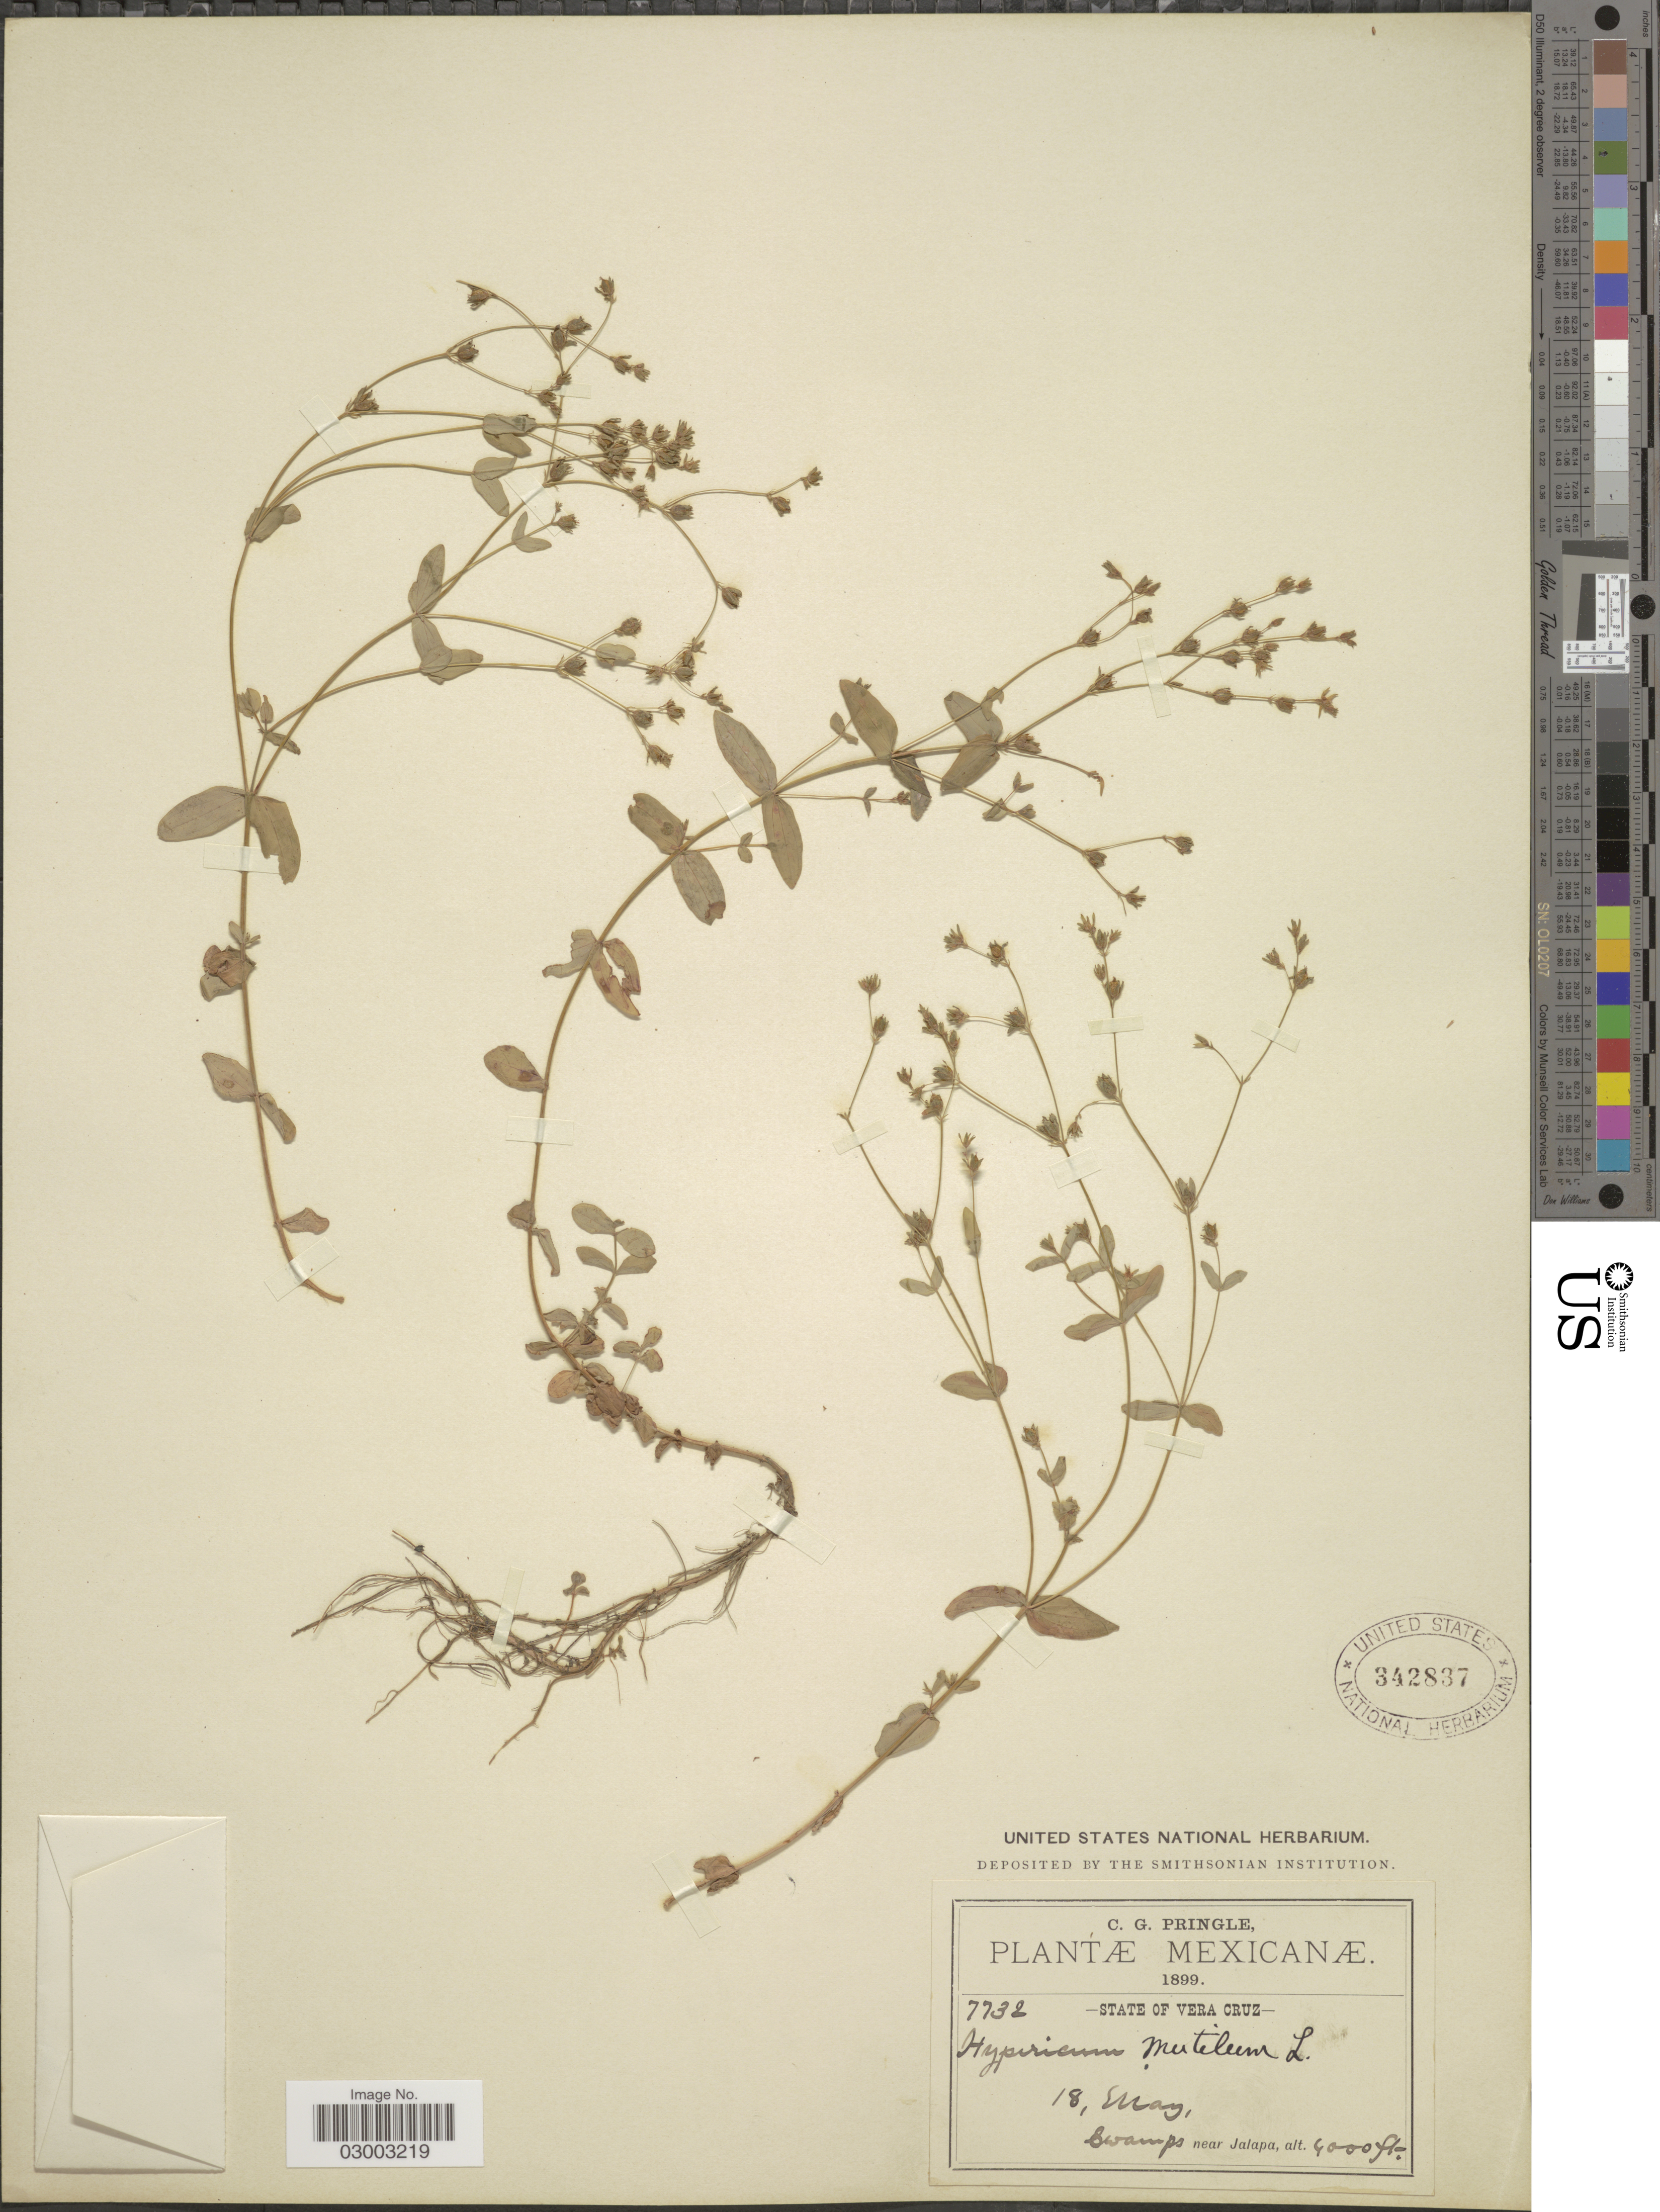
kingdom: Plantae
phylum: Tracheophyta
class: Magnoliopsida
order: Malpighiales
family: Hypericaceae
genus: Hypericum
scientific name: Hypericum mutilum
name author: L.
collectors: C. G. Pringle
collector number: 7732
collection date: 1899-05-18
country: Mexico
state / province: Veracruz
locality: State of Vera Cruz, Swamps near Jalapa.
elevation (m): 1219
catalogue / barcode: US 342837